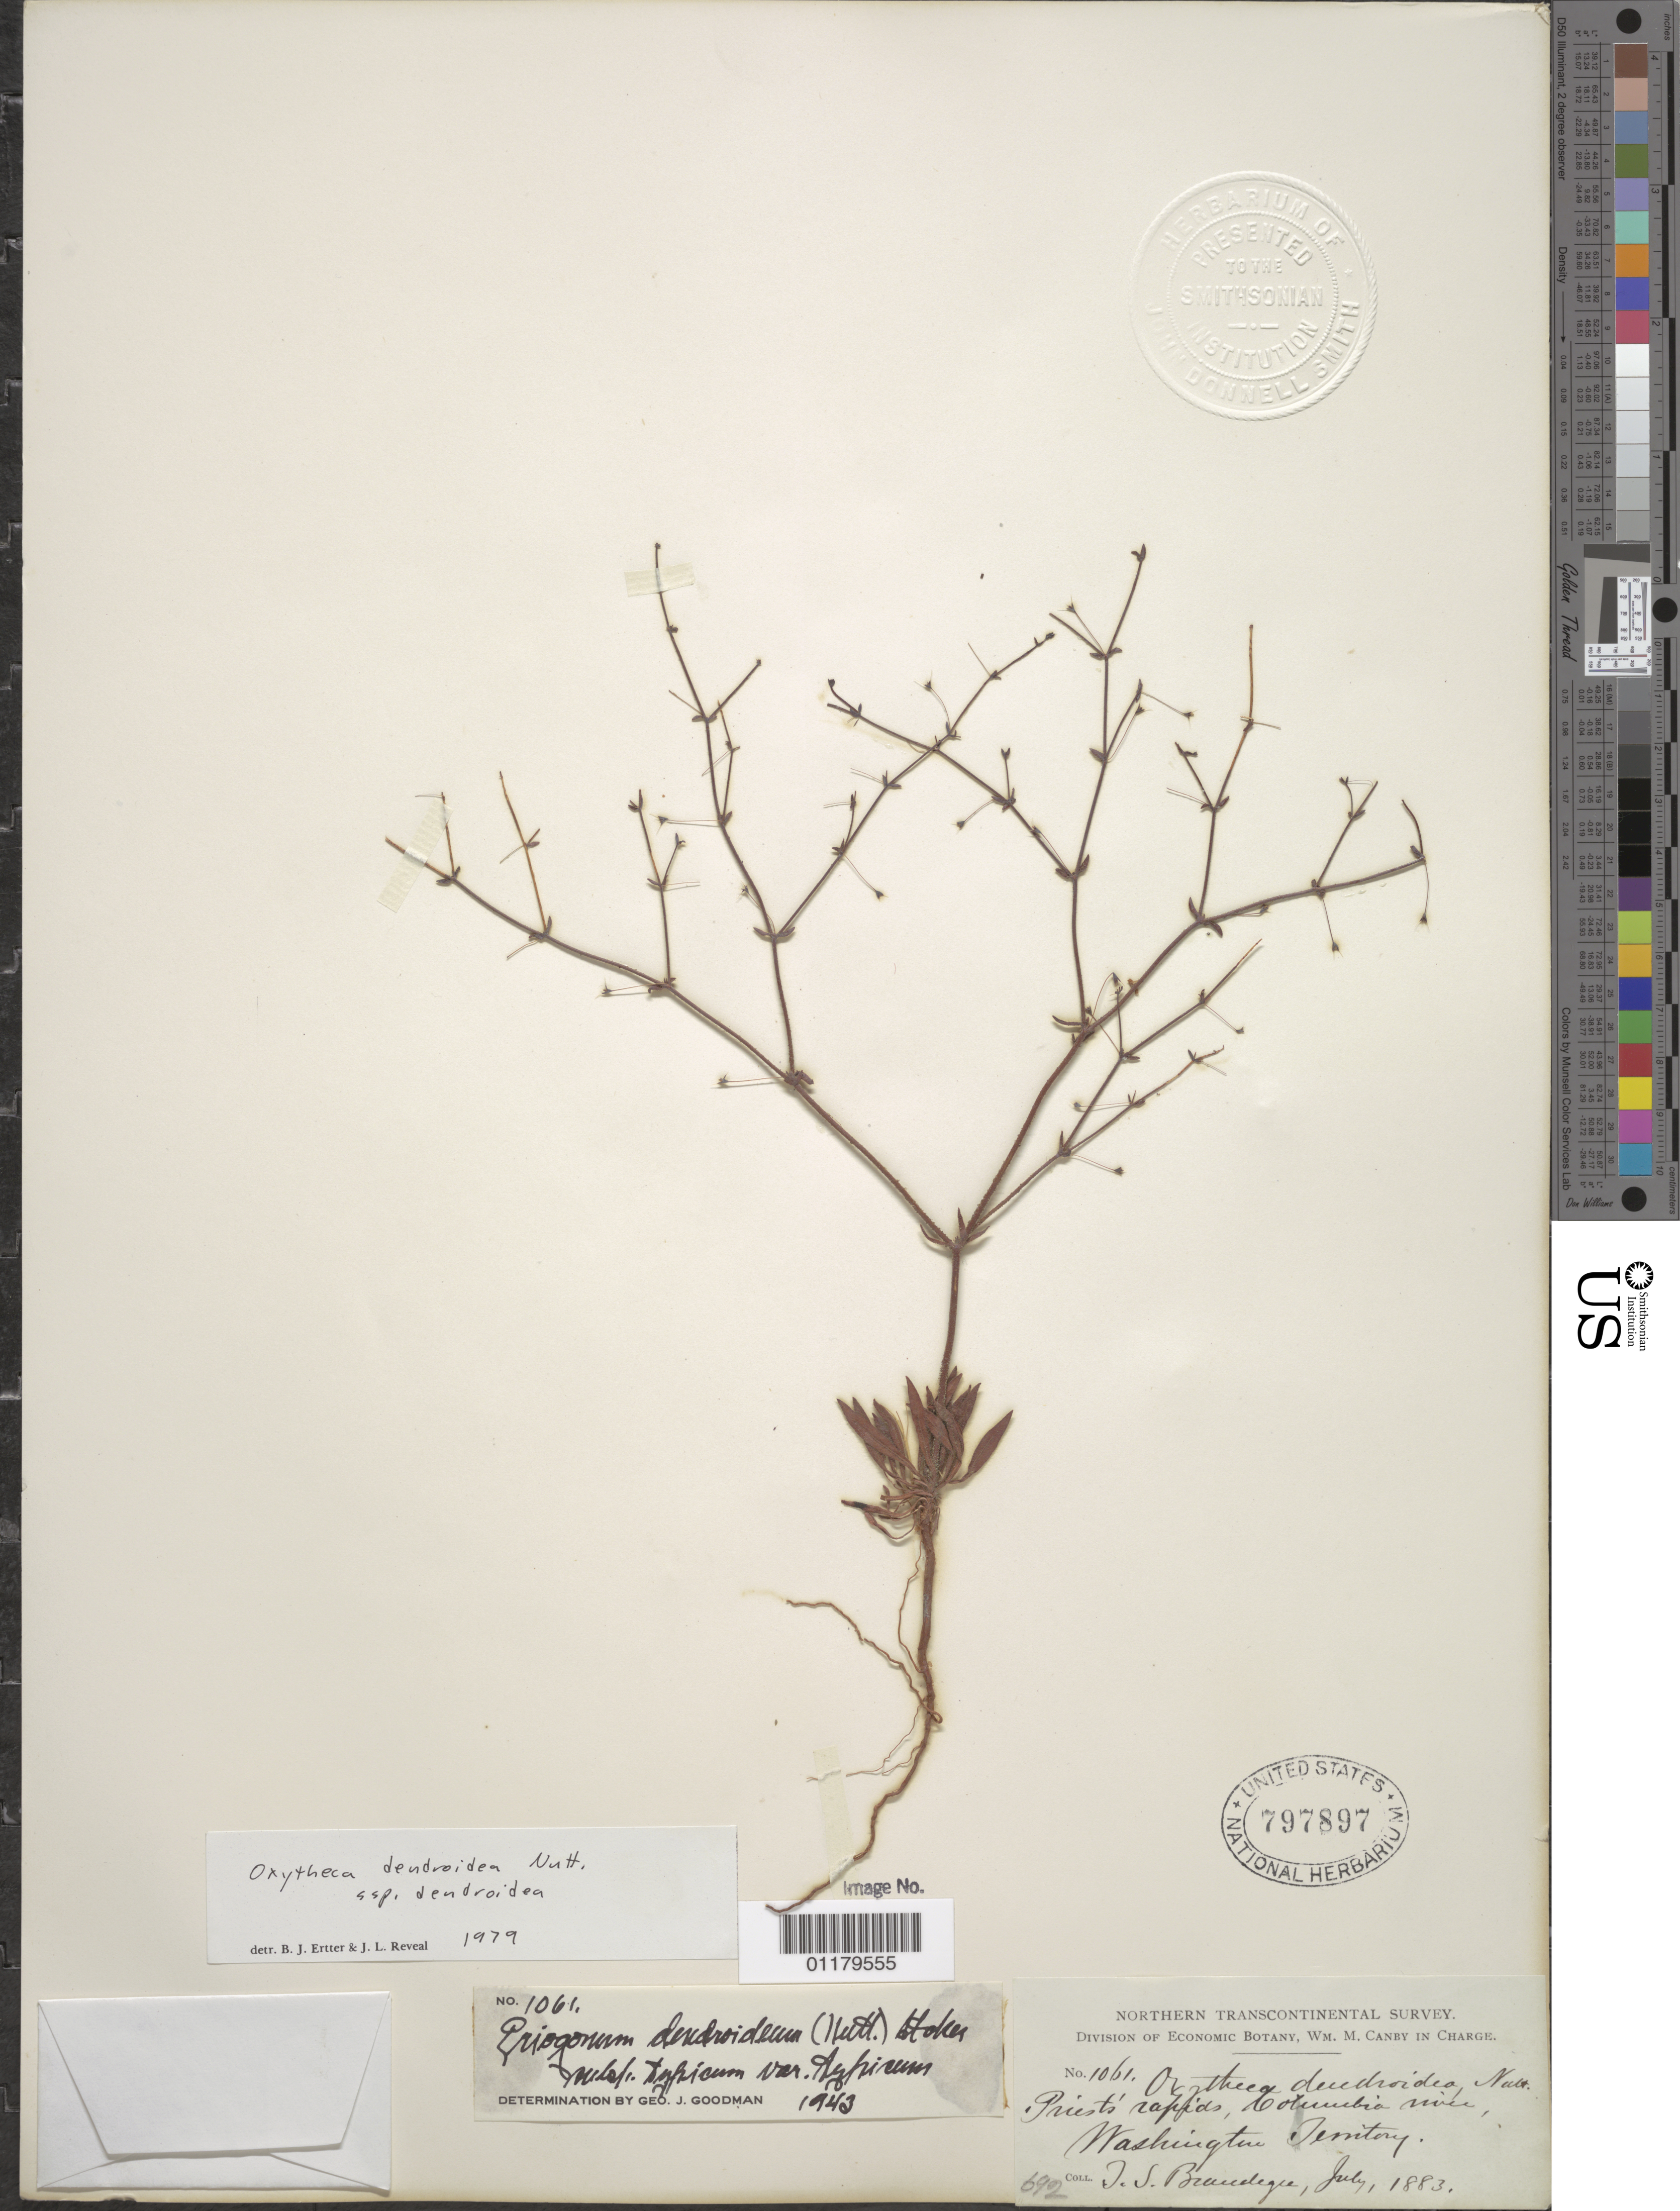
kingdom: Plantae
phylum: Tracheophyta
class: Magnoliopsida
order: Caryophyllales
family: Polygonaceae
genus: Oxytheca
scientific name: Oxytheca dendroidea subsp. dendroidea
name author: Nutt.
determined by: Reveal, J. L.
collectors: T. S. Brandegee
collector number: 1061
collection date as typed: Jul 1883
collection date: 1883-07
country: United States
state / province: Washington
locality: Priest Rapids, Columbia River.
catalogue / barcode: US 797897